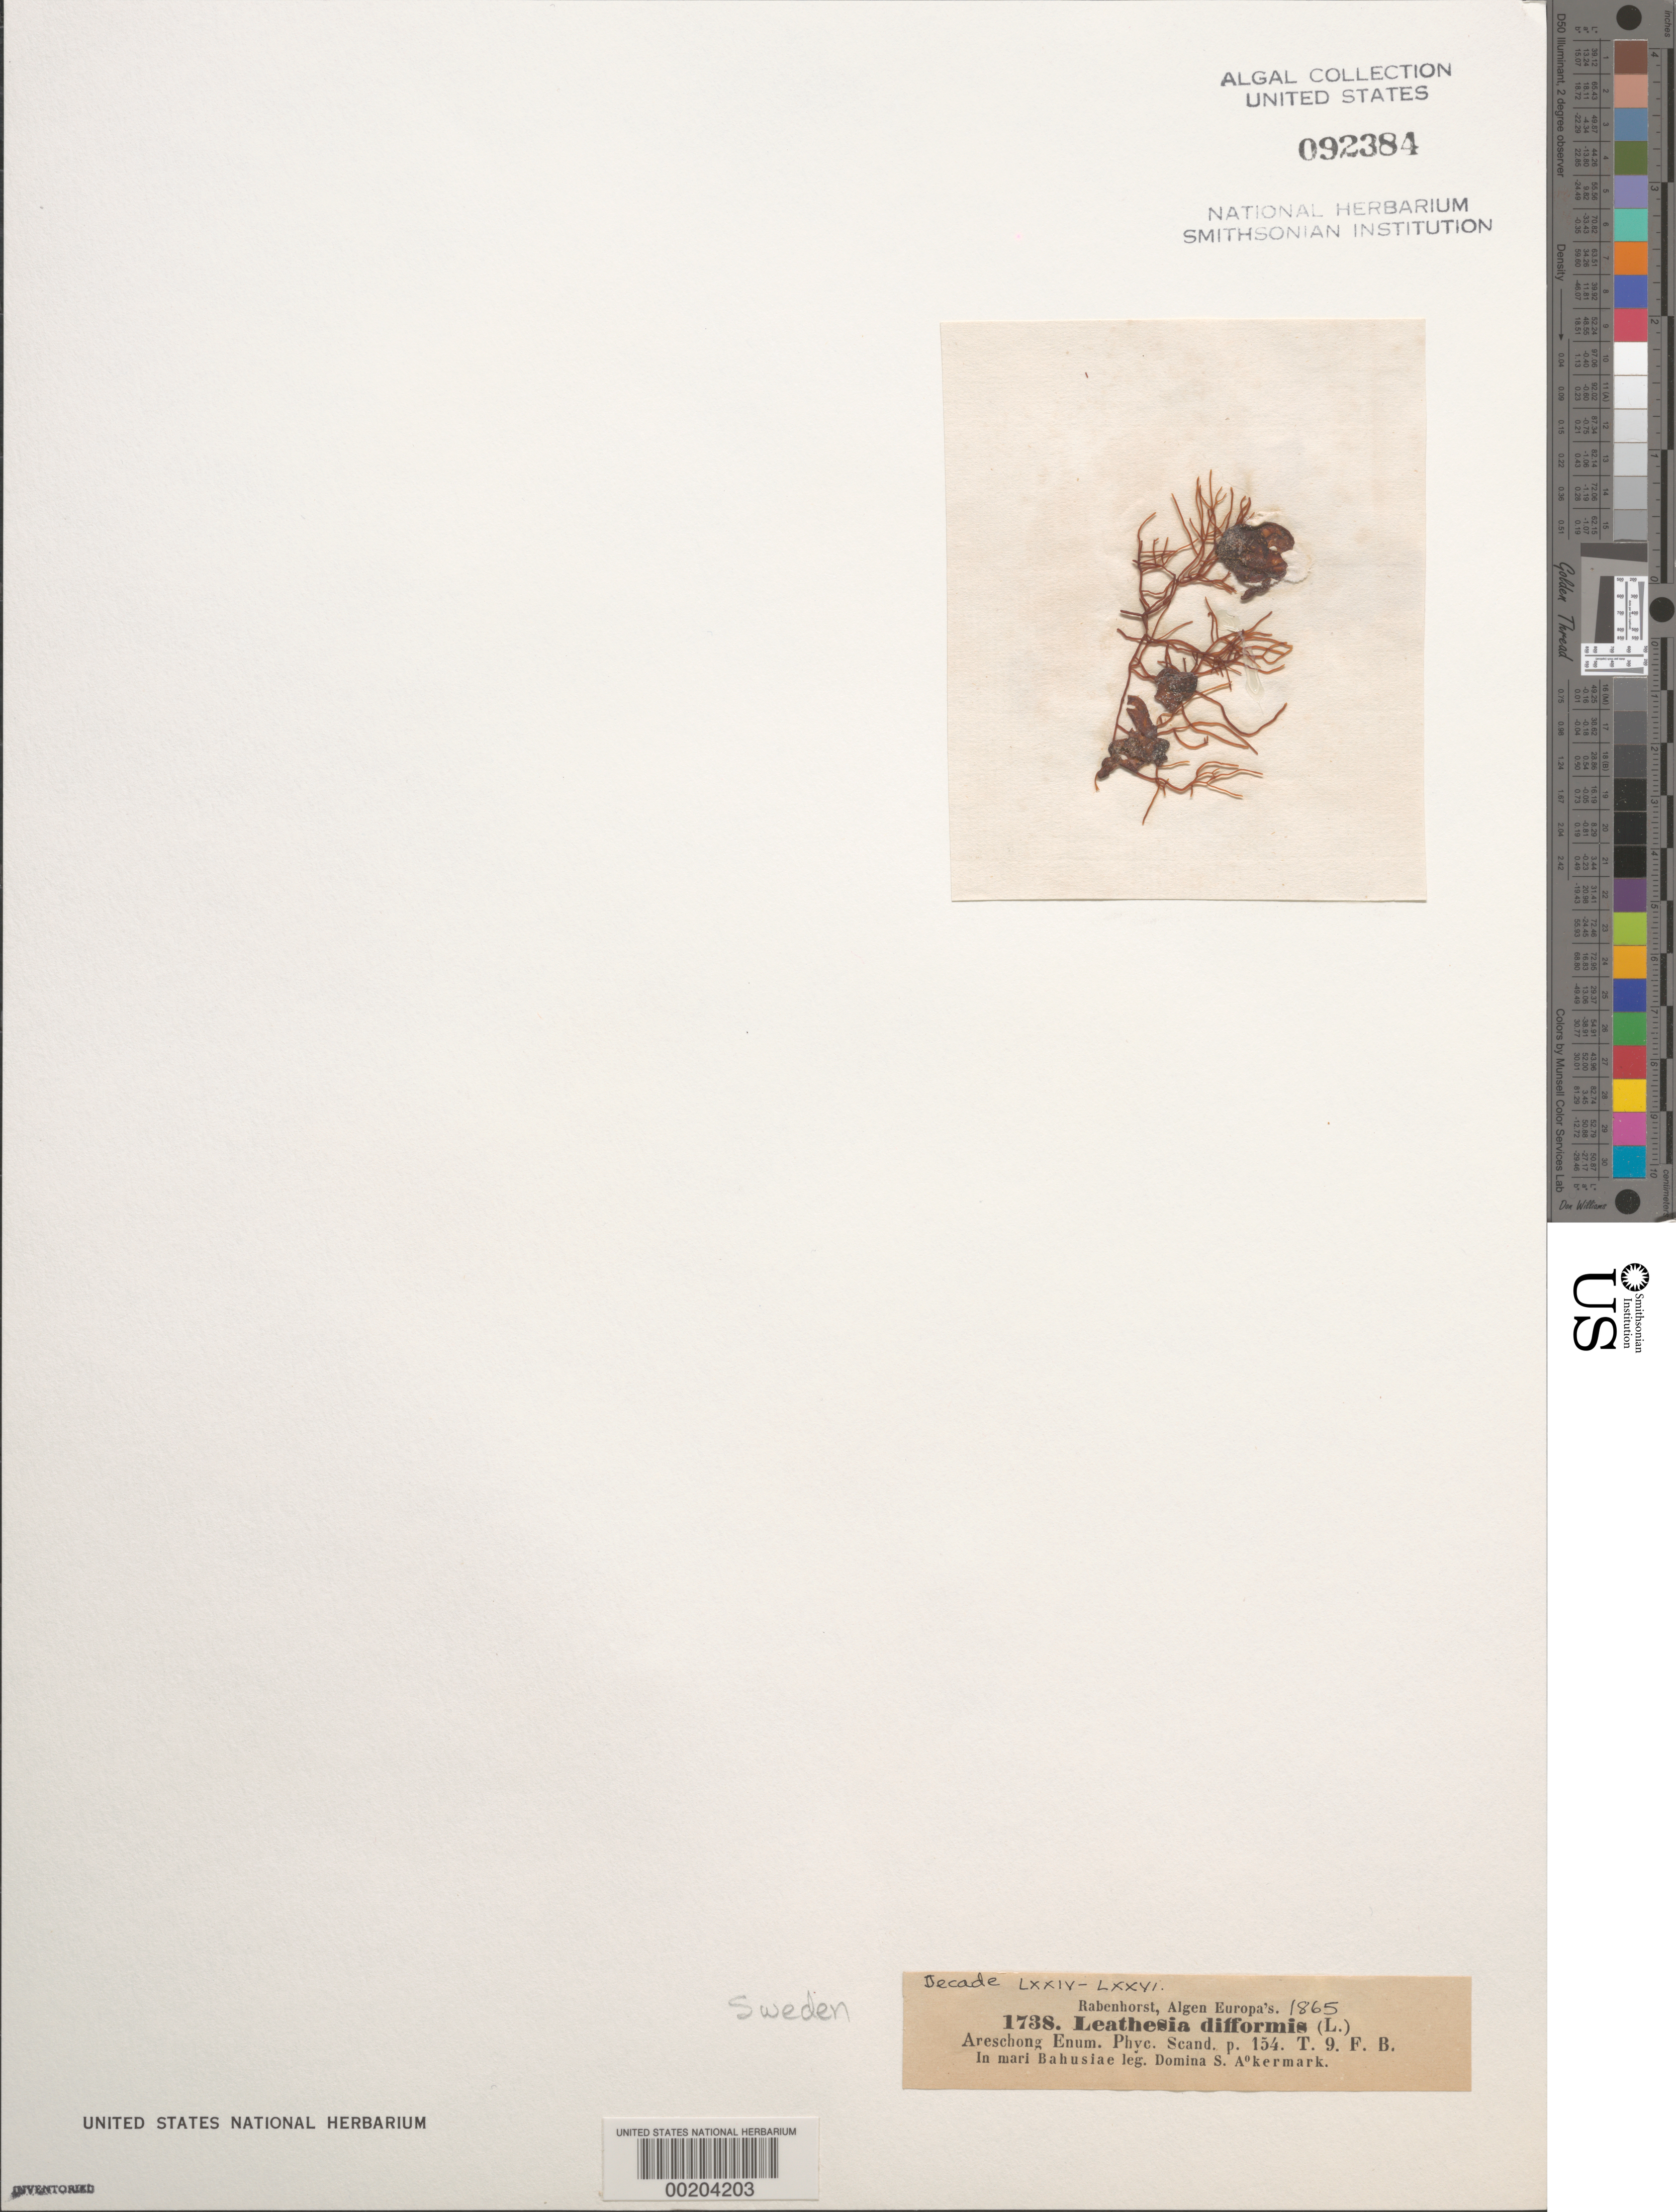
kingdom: Chromista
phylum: Ochrophyta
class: Phaeophyceae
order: Ectocarpales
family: Chordariaceae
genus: Leathesia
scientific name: Leathesia difformis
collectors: S. Akermark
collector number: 1738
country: Sweden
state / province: Västra Götaland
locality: Bohus bay (mari bahusiae)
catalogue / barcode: US 92384